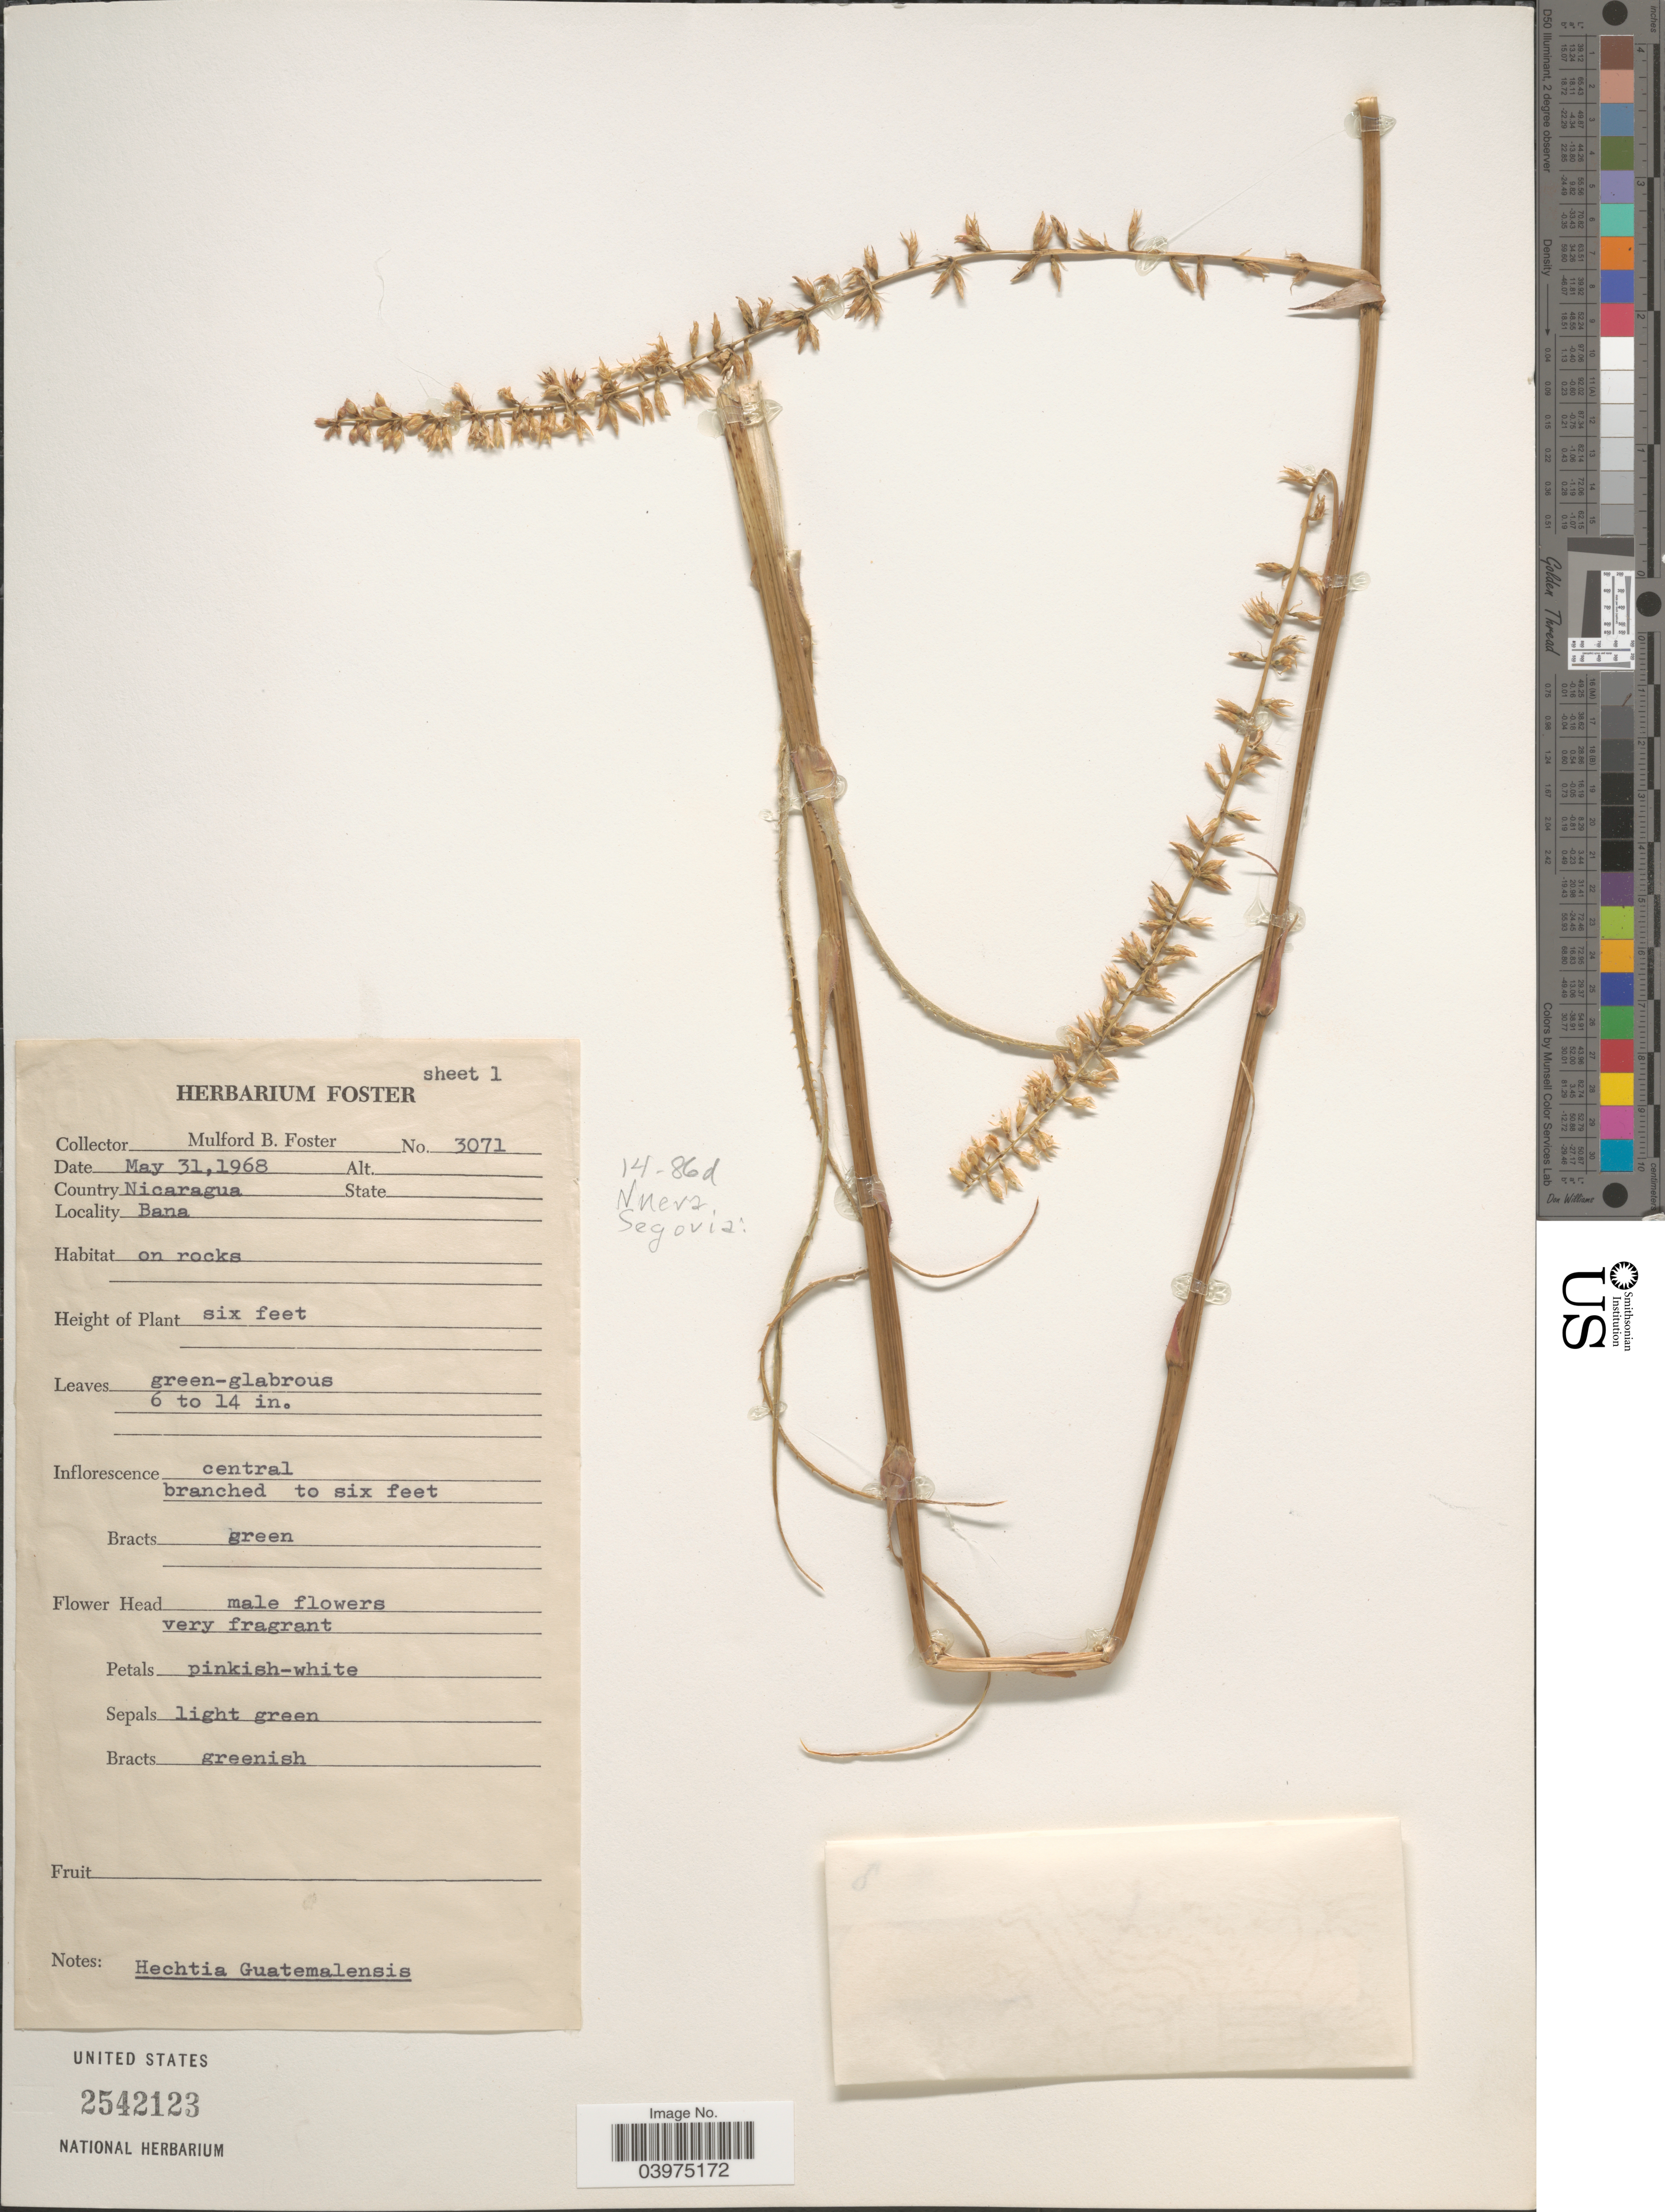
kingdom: Plantae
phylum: Tracheophyta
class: Liliopsida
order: Poales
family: Bromeliaceae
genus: Hechtia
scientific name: Hechtia guatemalensis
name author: Mez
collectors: M. B. Foster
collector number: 3071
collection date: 1968-05-31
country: Nicaragua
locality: Bana.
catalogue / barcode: US 2542123